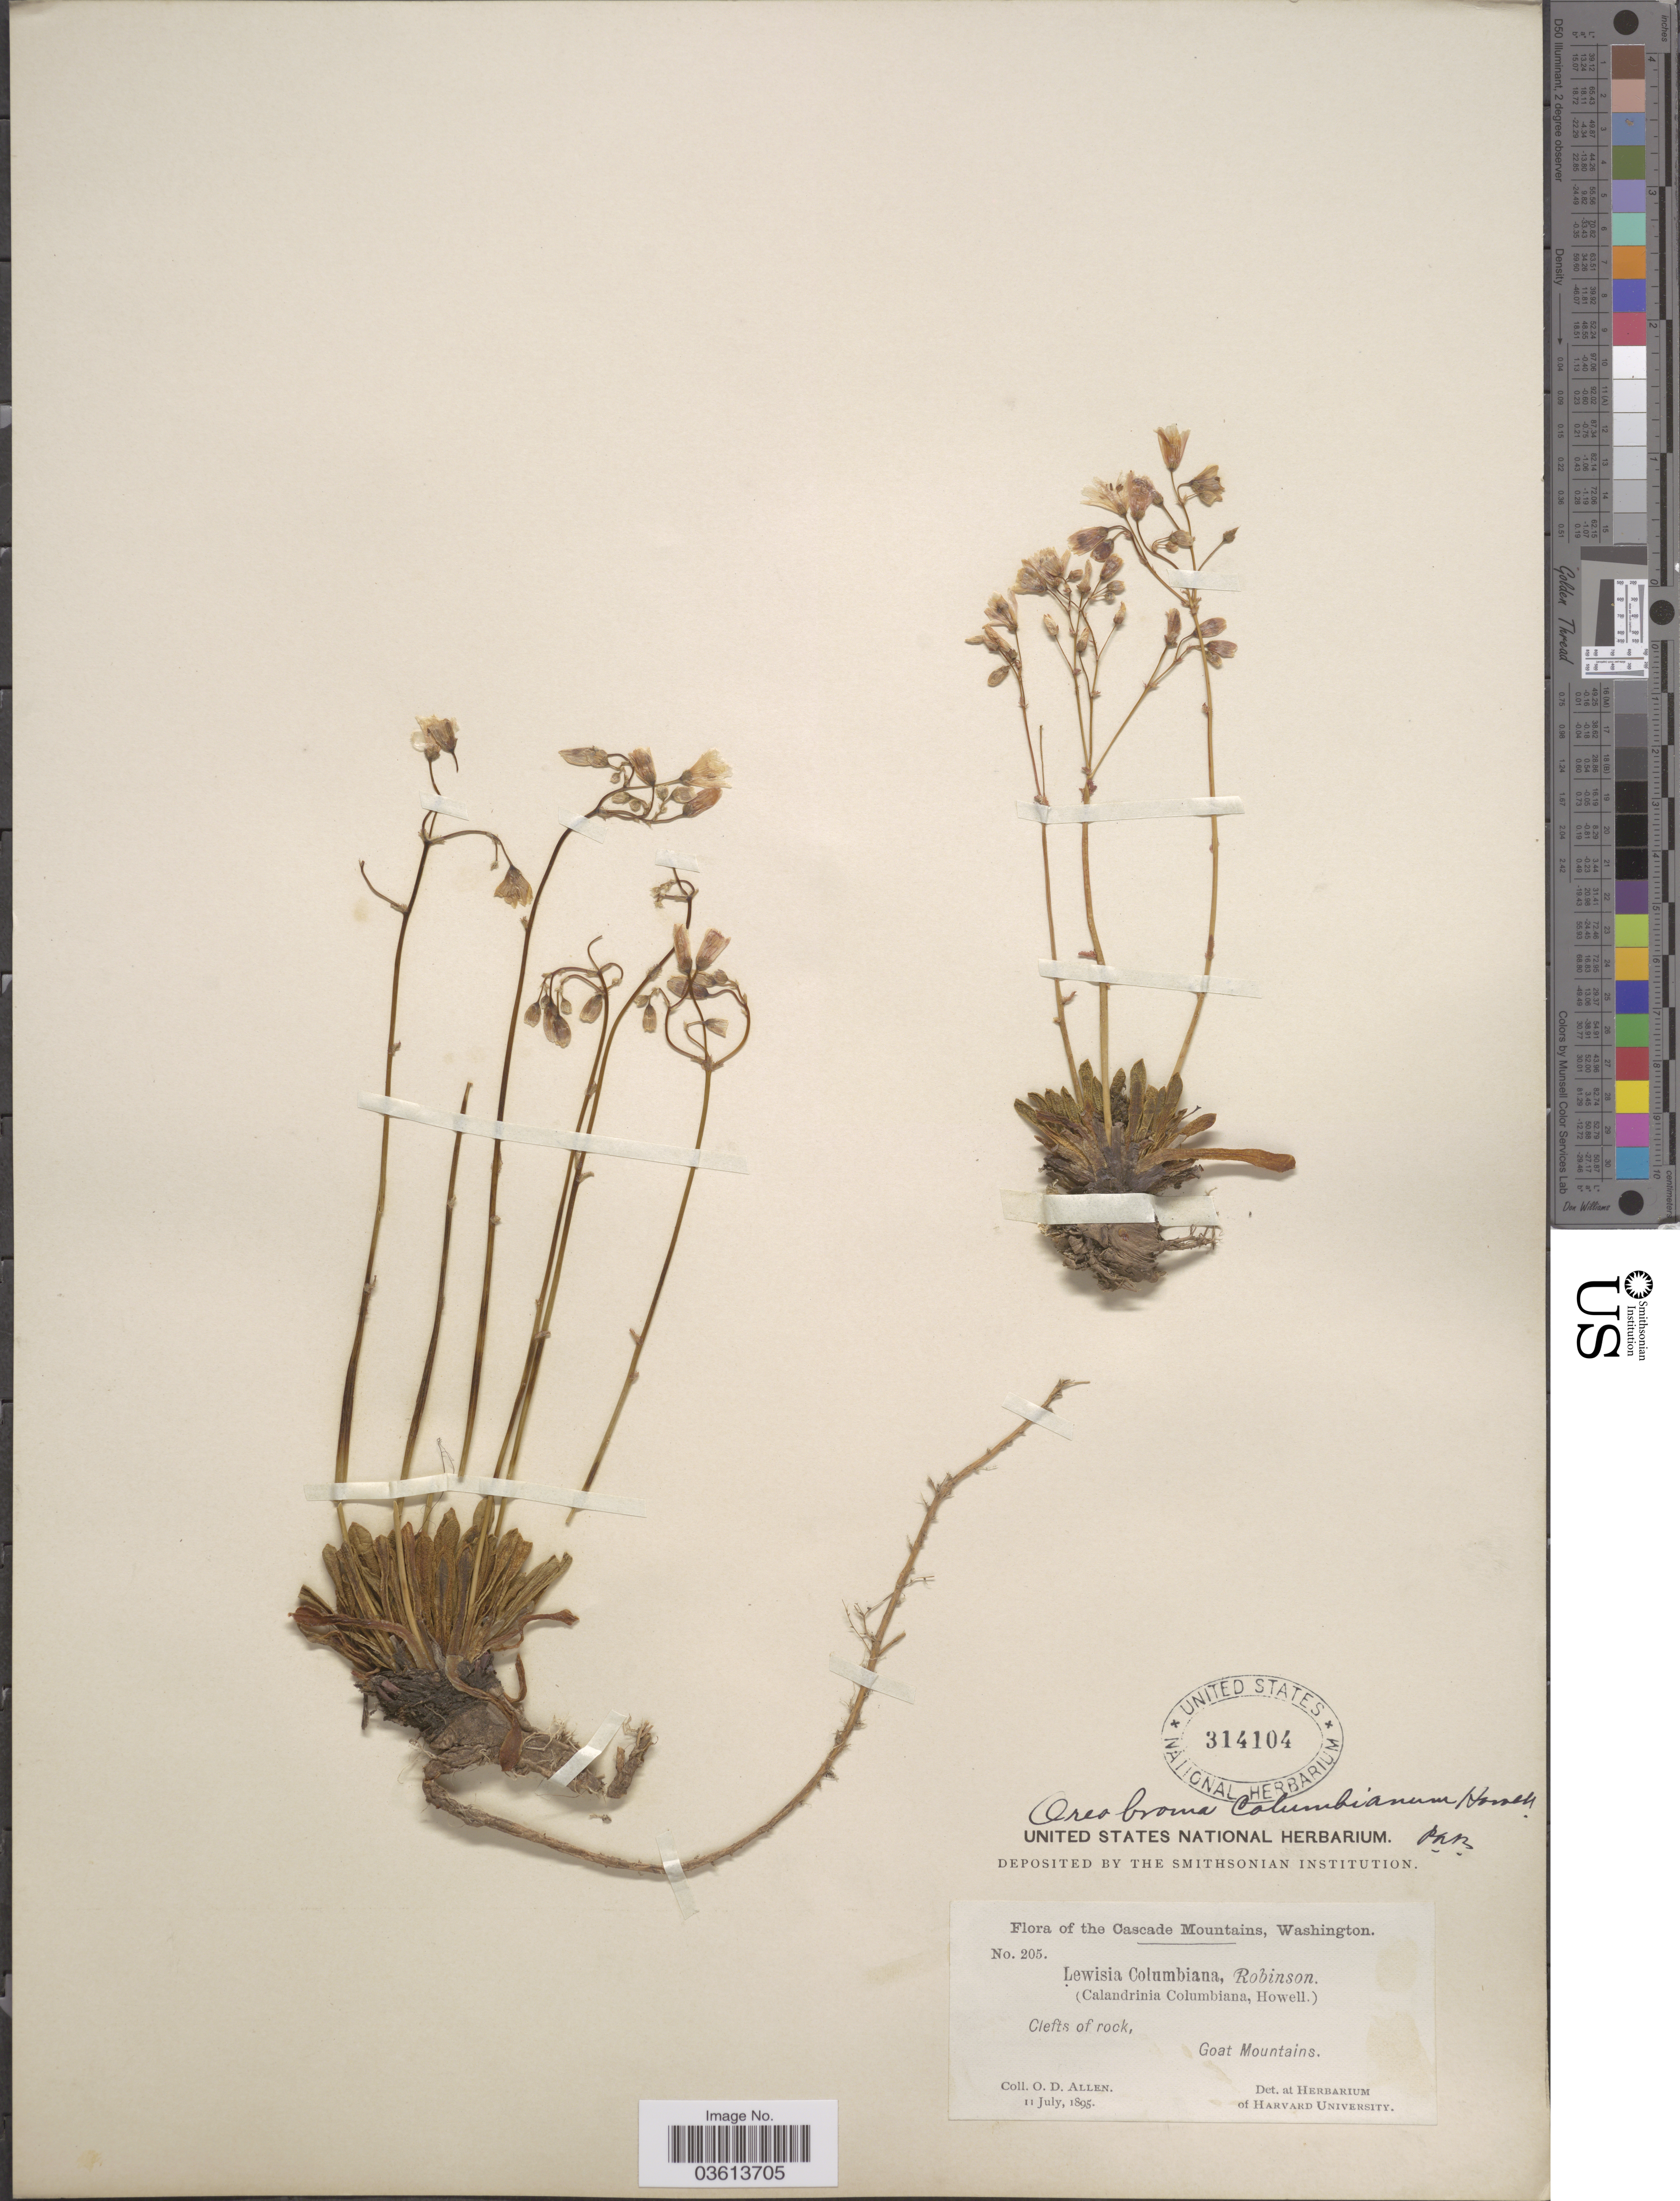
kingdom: Plantae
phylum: Tracheophyta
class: Magnoliopsida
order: Caryophyllales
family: Montiaceae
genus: Lewisia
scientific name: Lewisia columbiana var. rupicola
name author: (English) C.L. Hitchc.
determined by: Zika, P. F., (WTU)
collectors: O. D. Allen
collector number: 205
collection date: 1895-07-11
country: United States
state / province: Washington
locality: The Cascade Mountains. Clefts of rock. Goat Mountains.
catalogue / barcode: US 314104